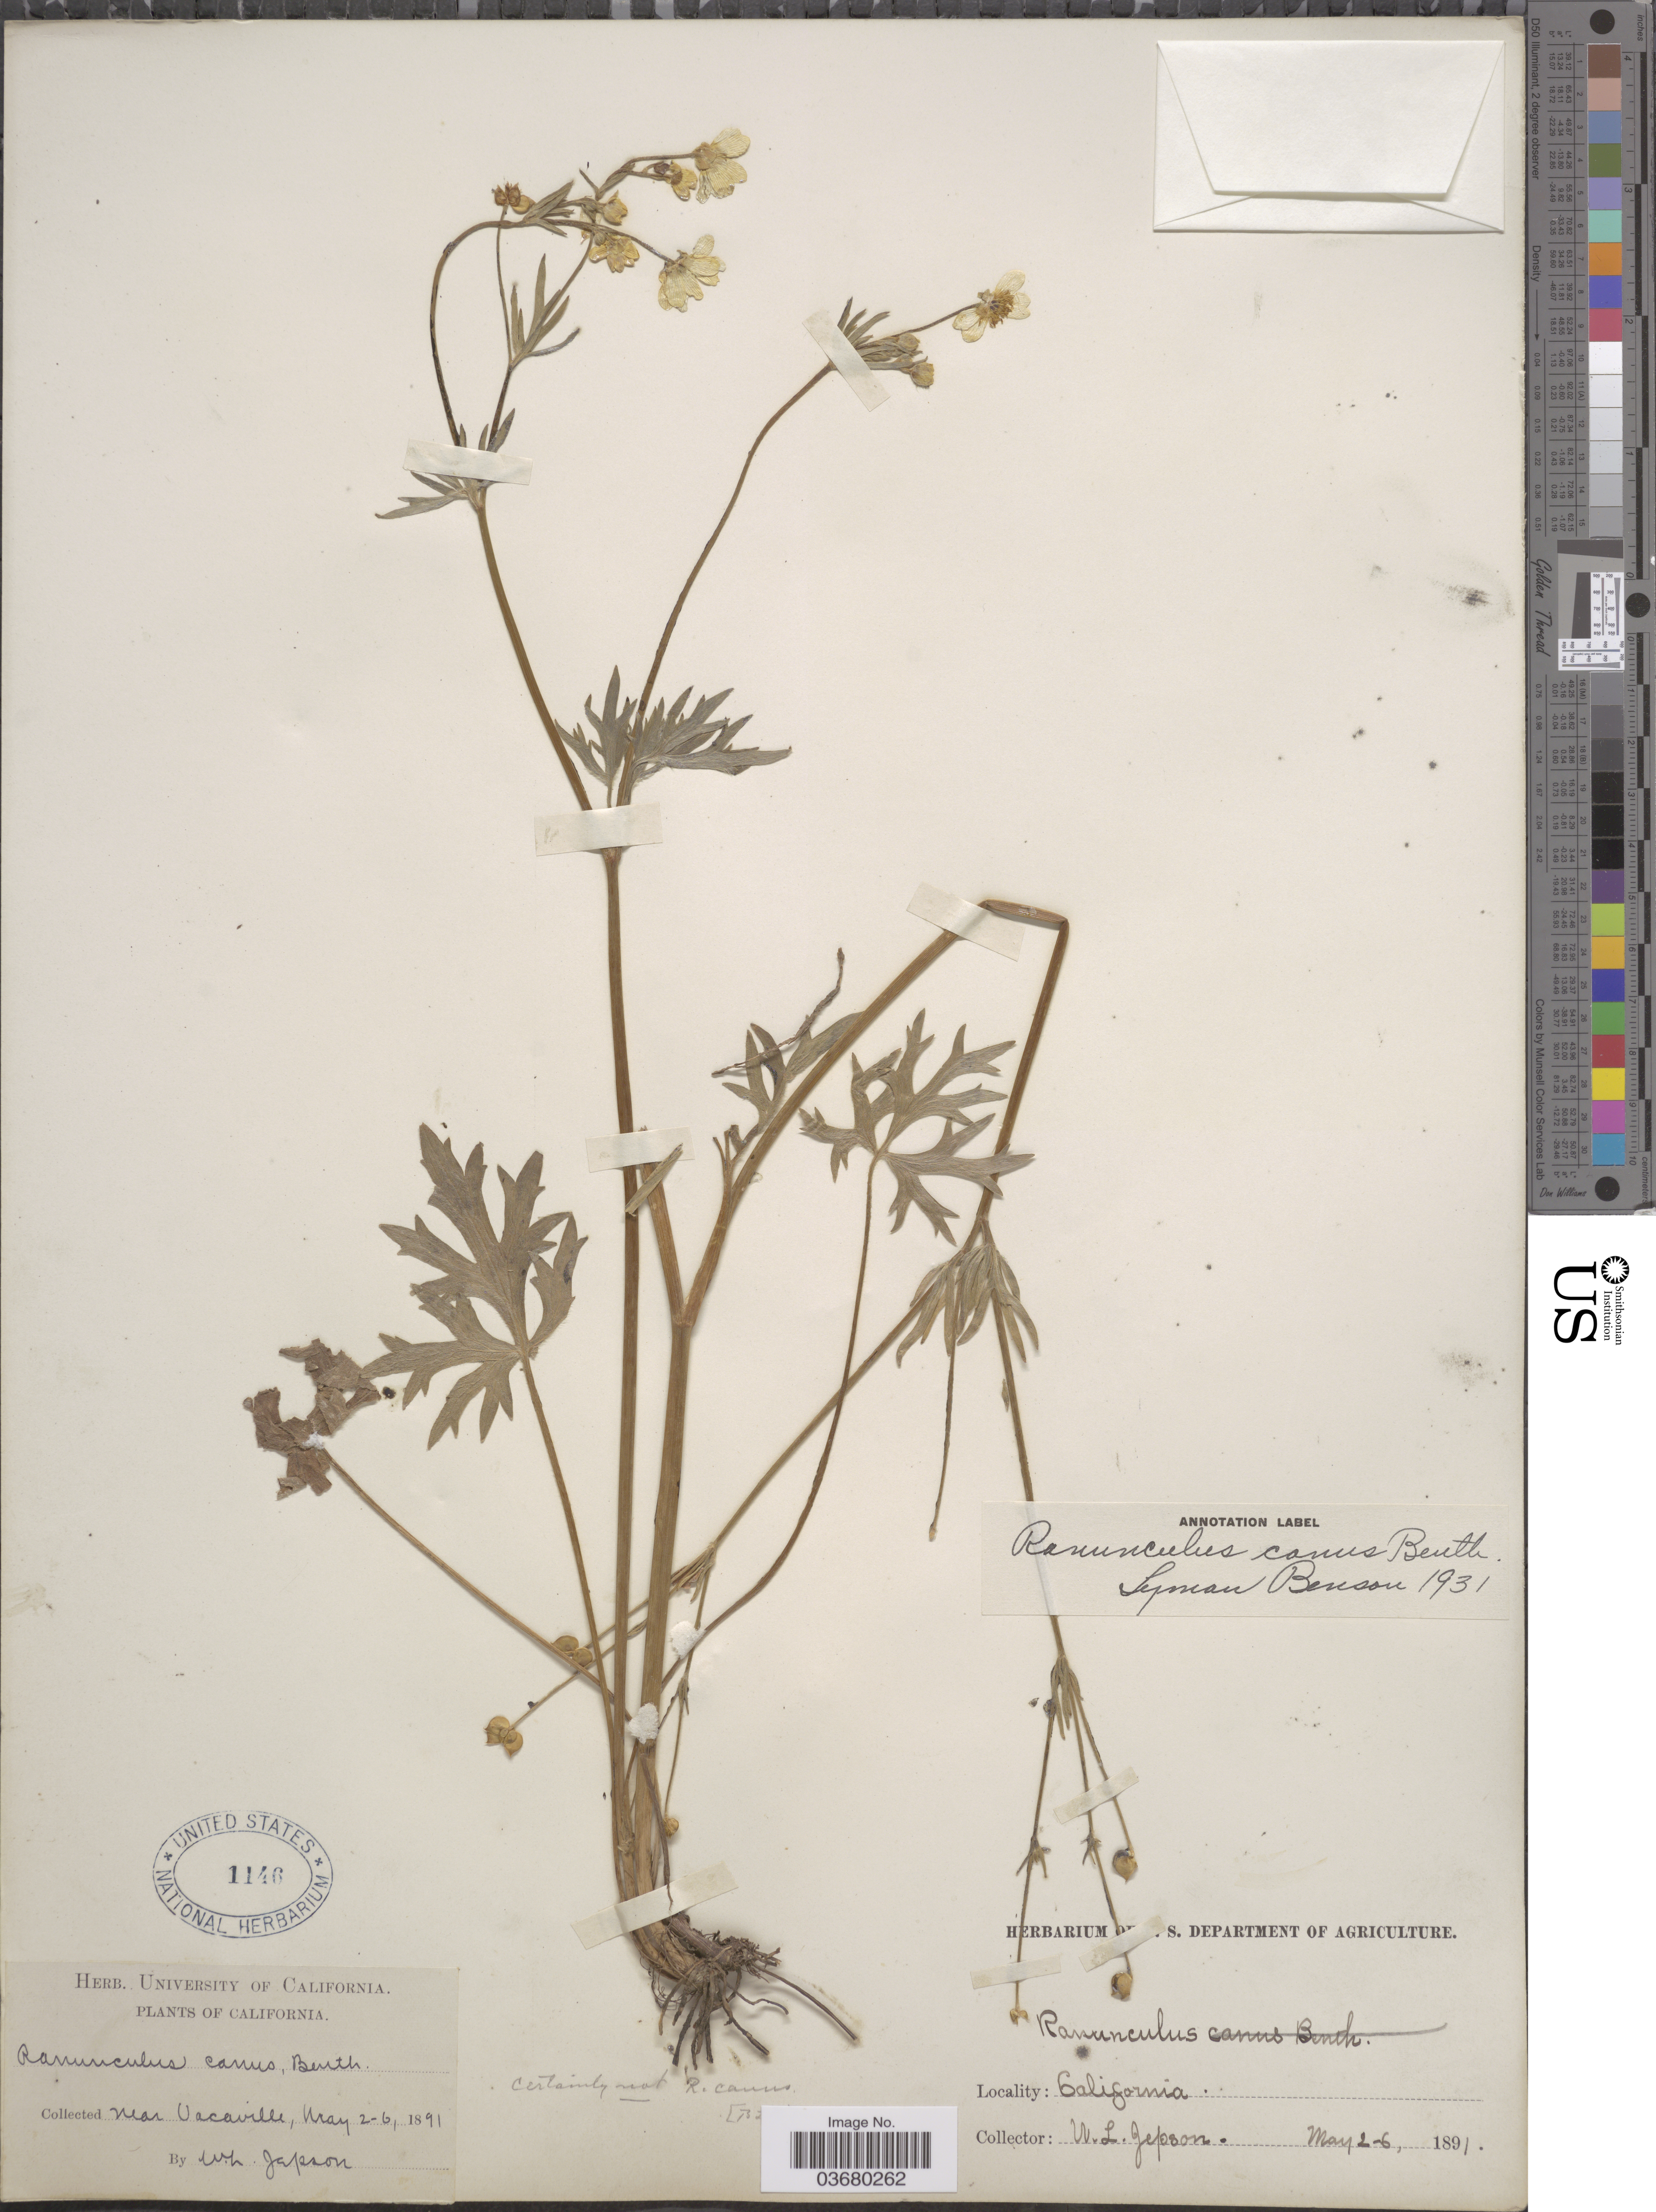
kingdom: Plantae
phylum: Tracheophyta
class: Magnoliopsida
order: Ranunculales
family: Ranunculaceae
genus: Ranunculus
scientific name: Ranunculus canus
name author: Benth.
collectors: W. L. Jepson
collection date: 1891-05-02/1891-05-06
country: United States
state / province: California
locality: Near Vacaville.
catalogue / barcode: US 1146